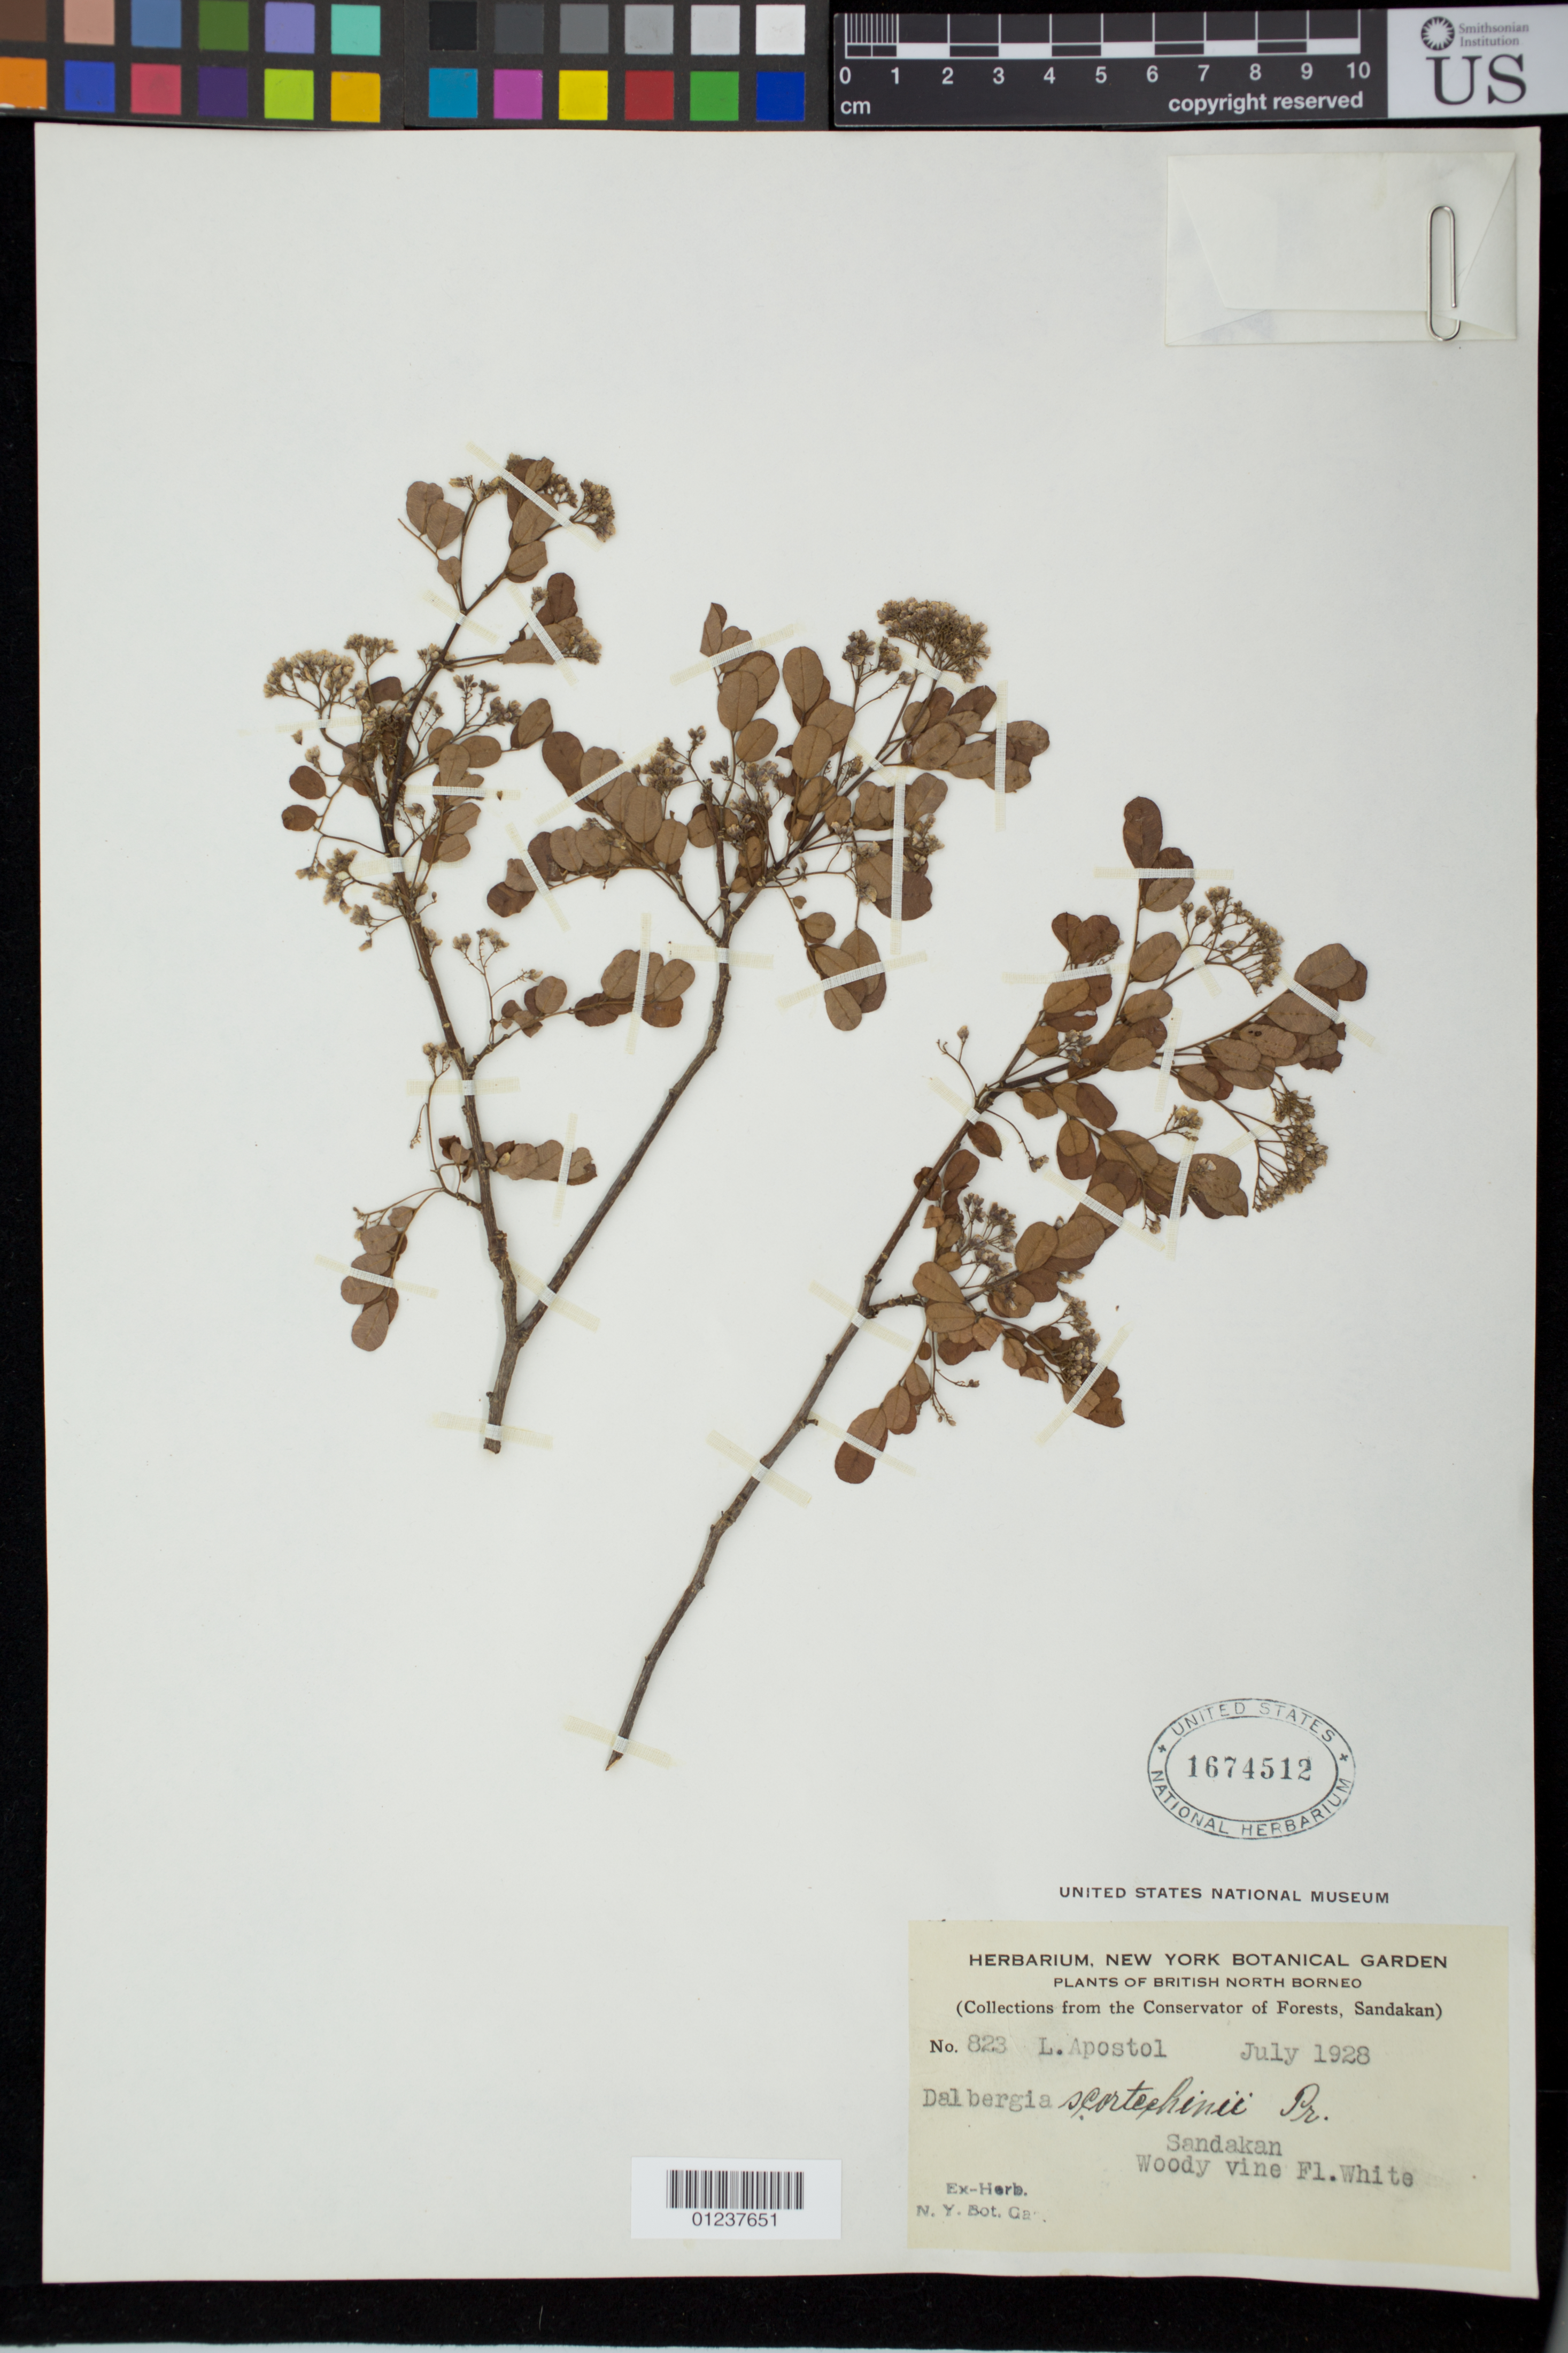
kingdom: Plantae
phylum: Tracheophyta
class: Magnoliopsida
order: Fabales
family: Fabaceae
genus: Dalbergia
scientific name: Dalbergia scortechinii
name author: (Prain) Prain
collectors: L. Apostol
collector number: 823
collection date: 1928-07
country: Malaysia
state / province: Sabah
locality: Sandakan. British North Borneo.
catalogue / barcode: US 1674512